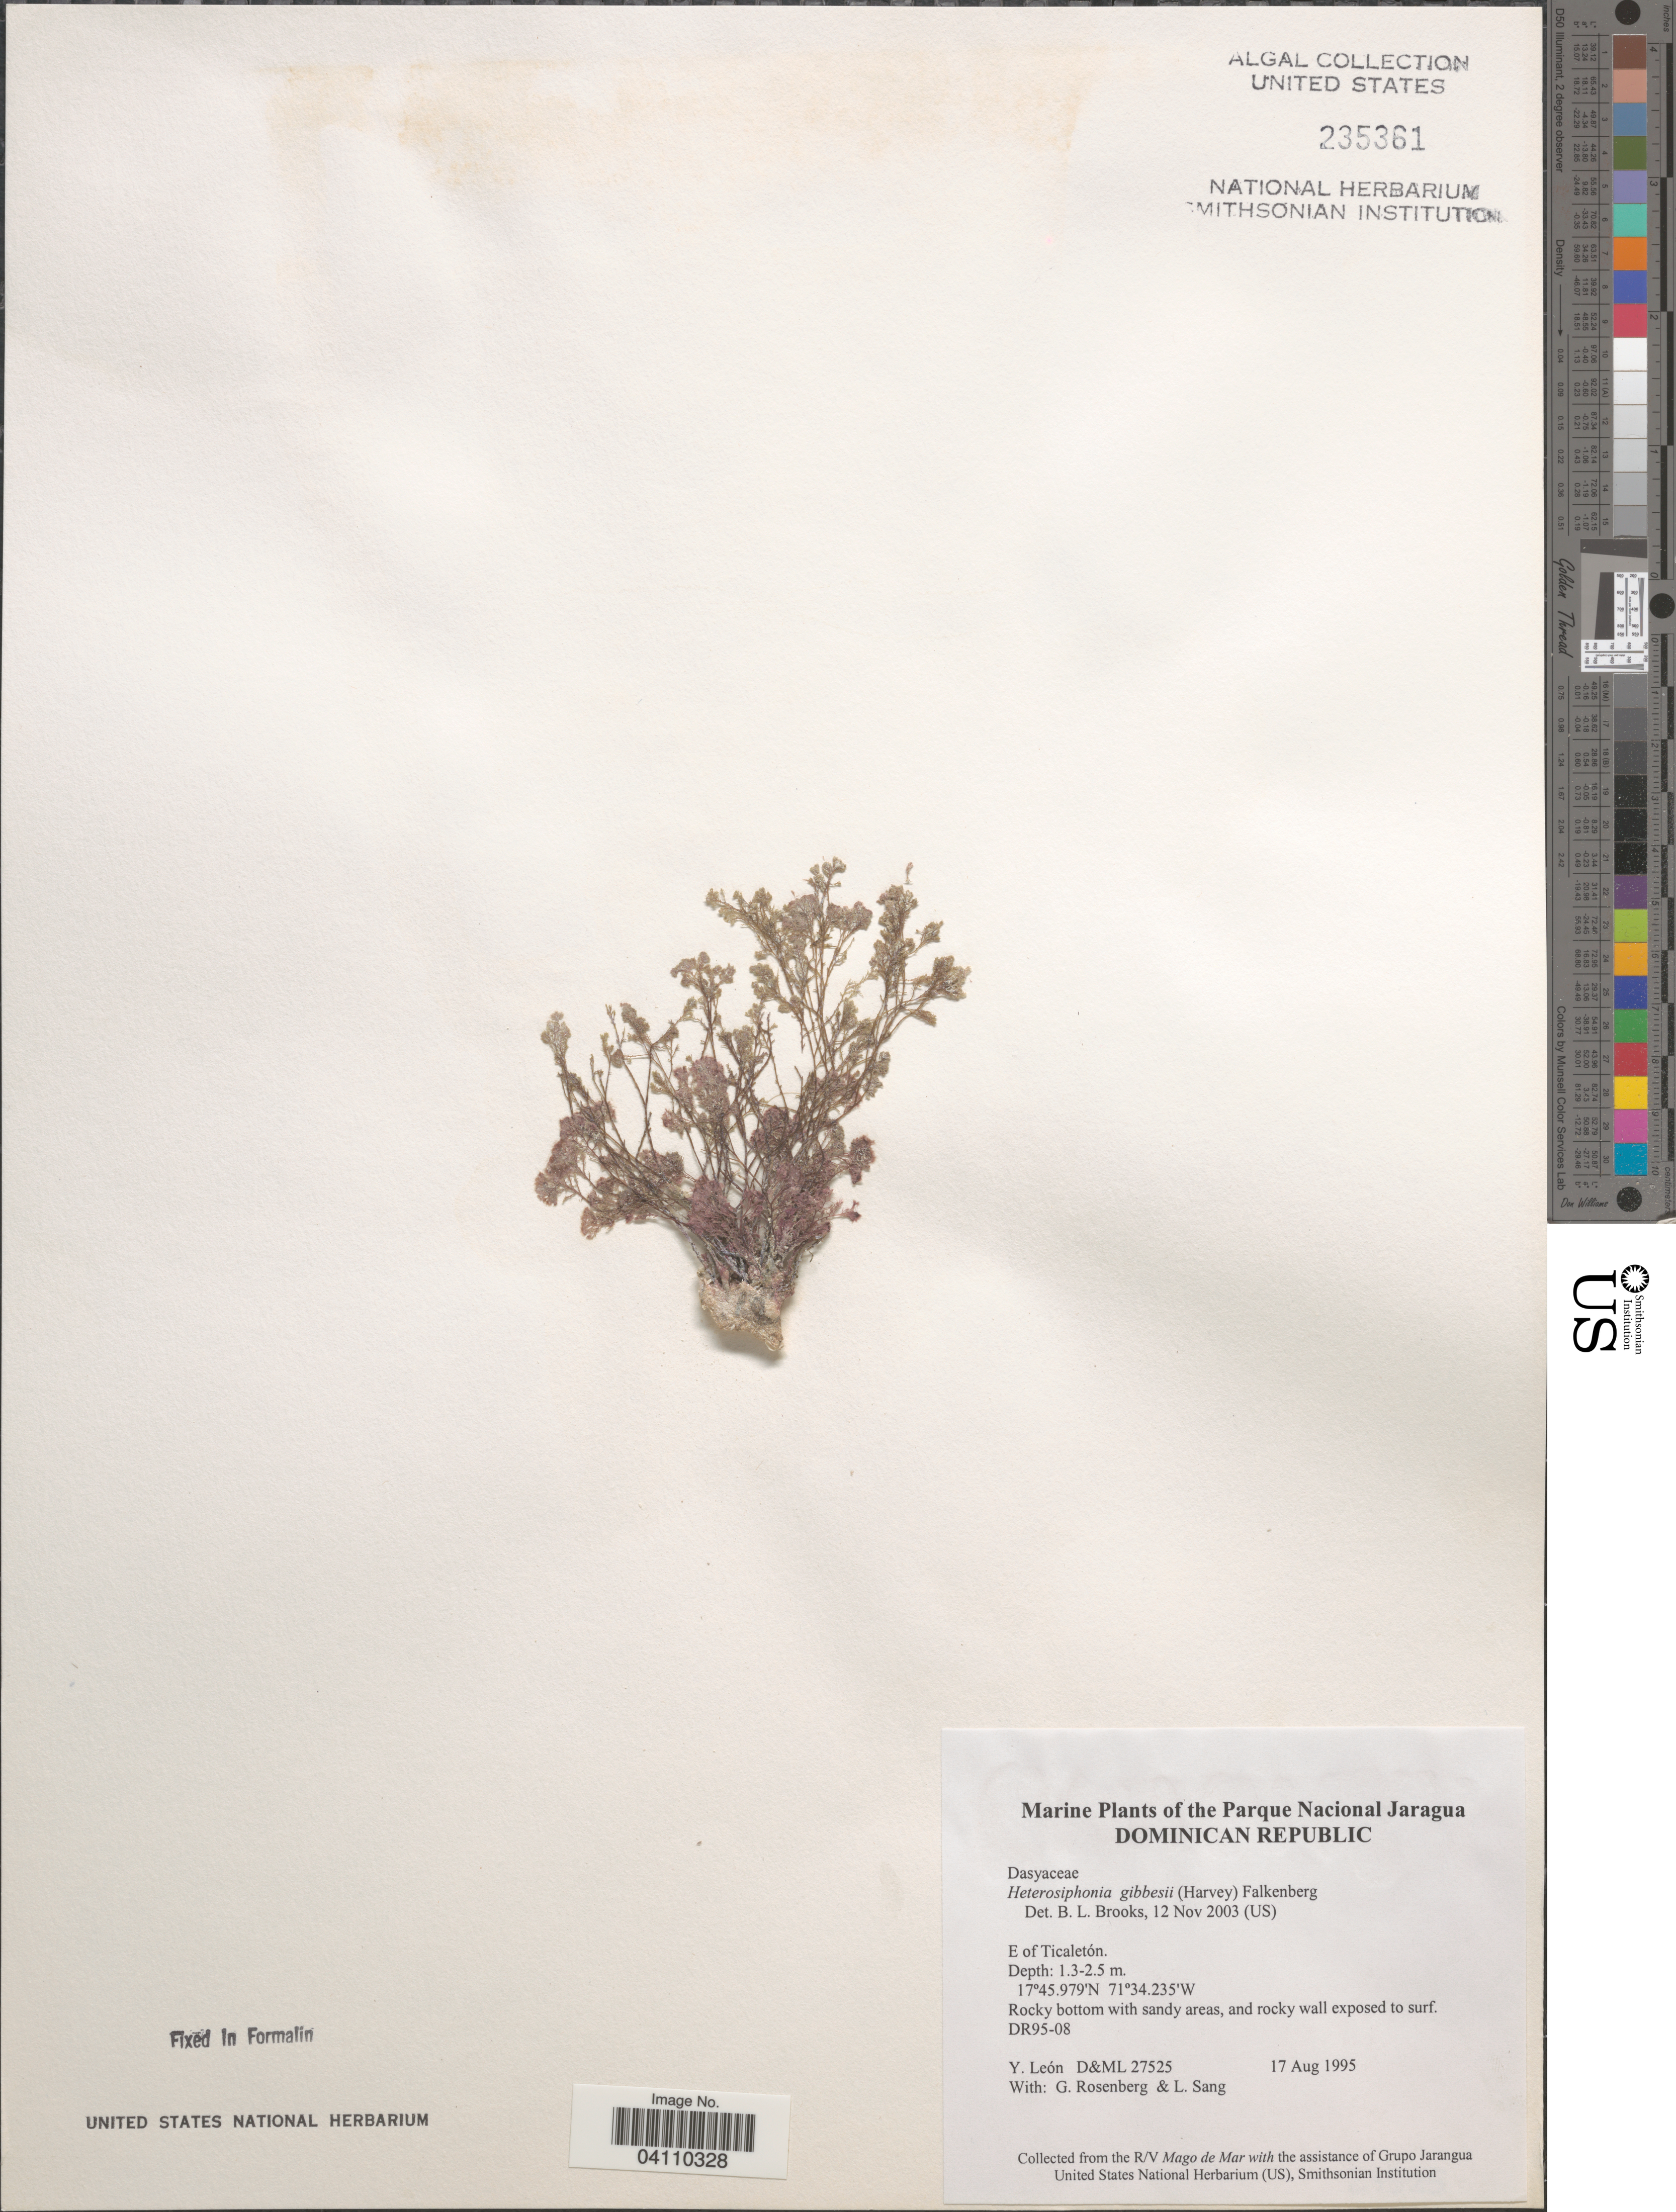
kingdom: Plantae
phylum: Rhodophyta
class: Florideophyceae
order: Ceramiales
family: Dasyaceae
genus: Heterosiphonia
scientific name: Heterosiphonia gibbesii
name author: (Harv.)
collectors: Y. León, G. Rosenberg & L. Sang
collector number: D&ML27525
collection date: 1995-08-17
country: Dominican Republic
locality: The Parque Nacional Jaragua. E of Ticaletón.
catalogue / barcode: US 235361